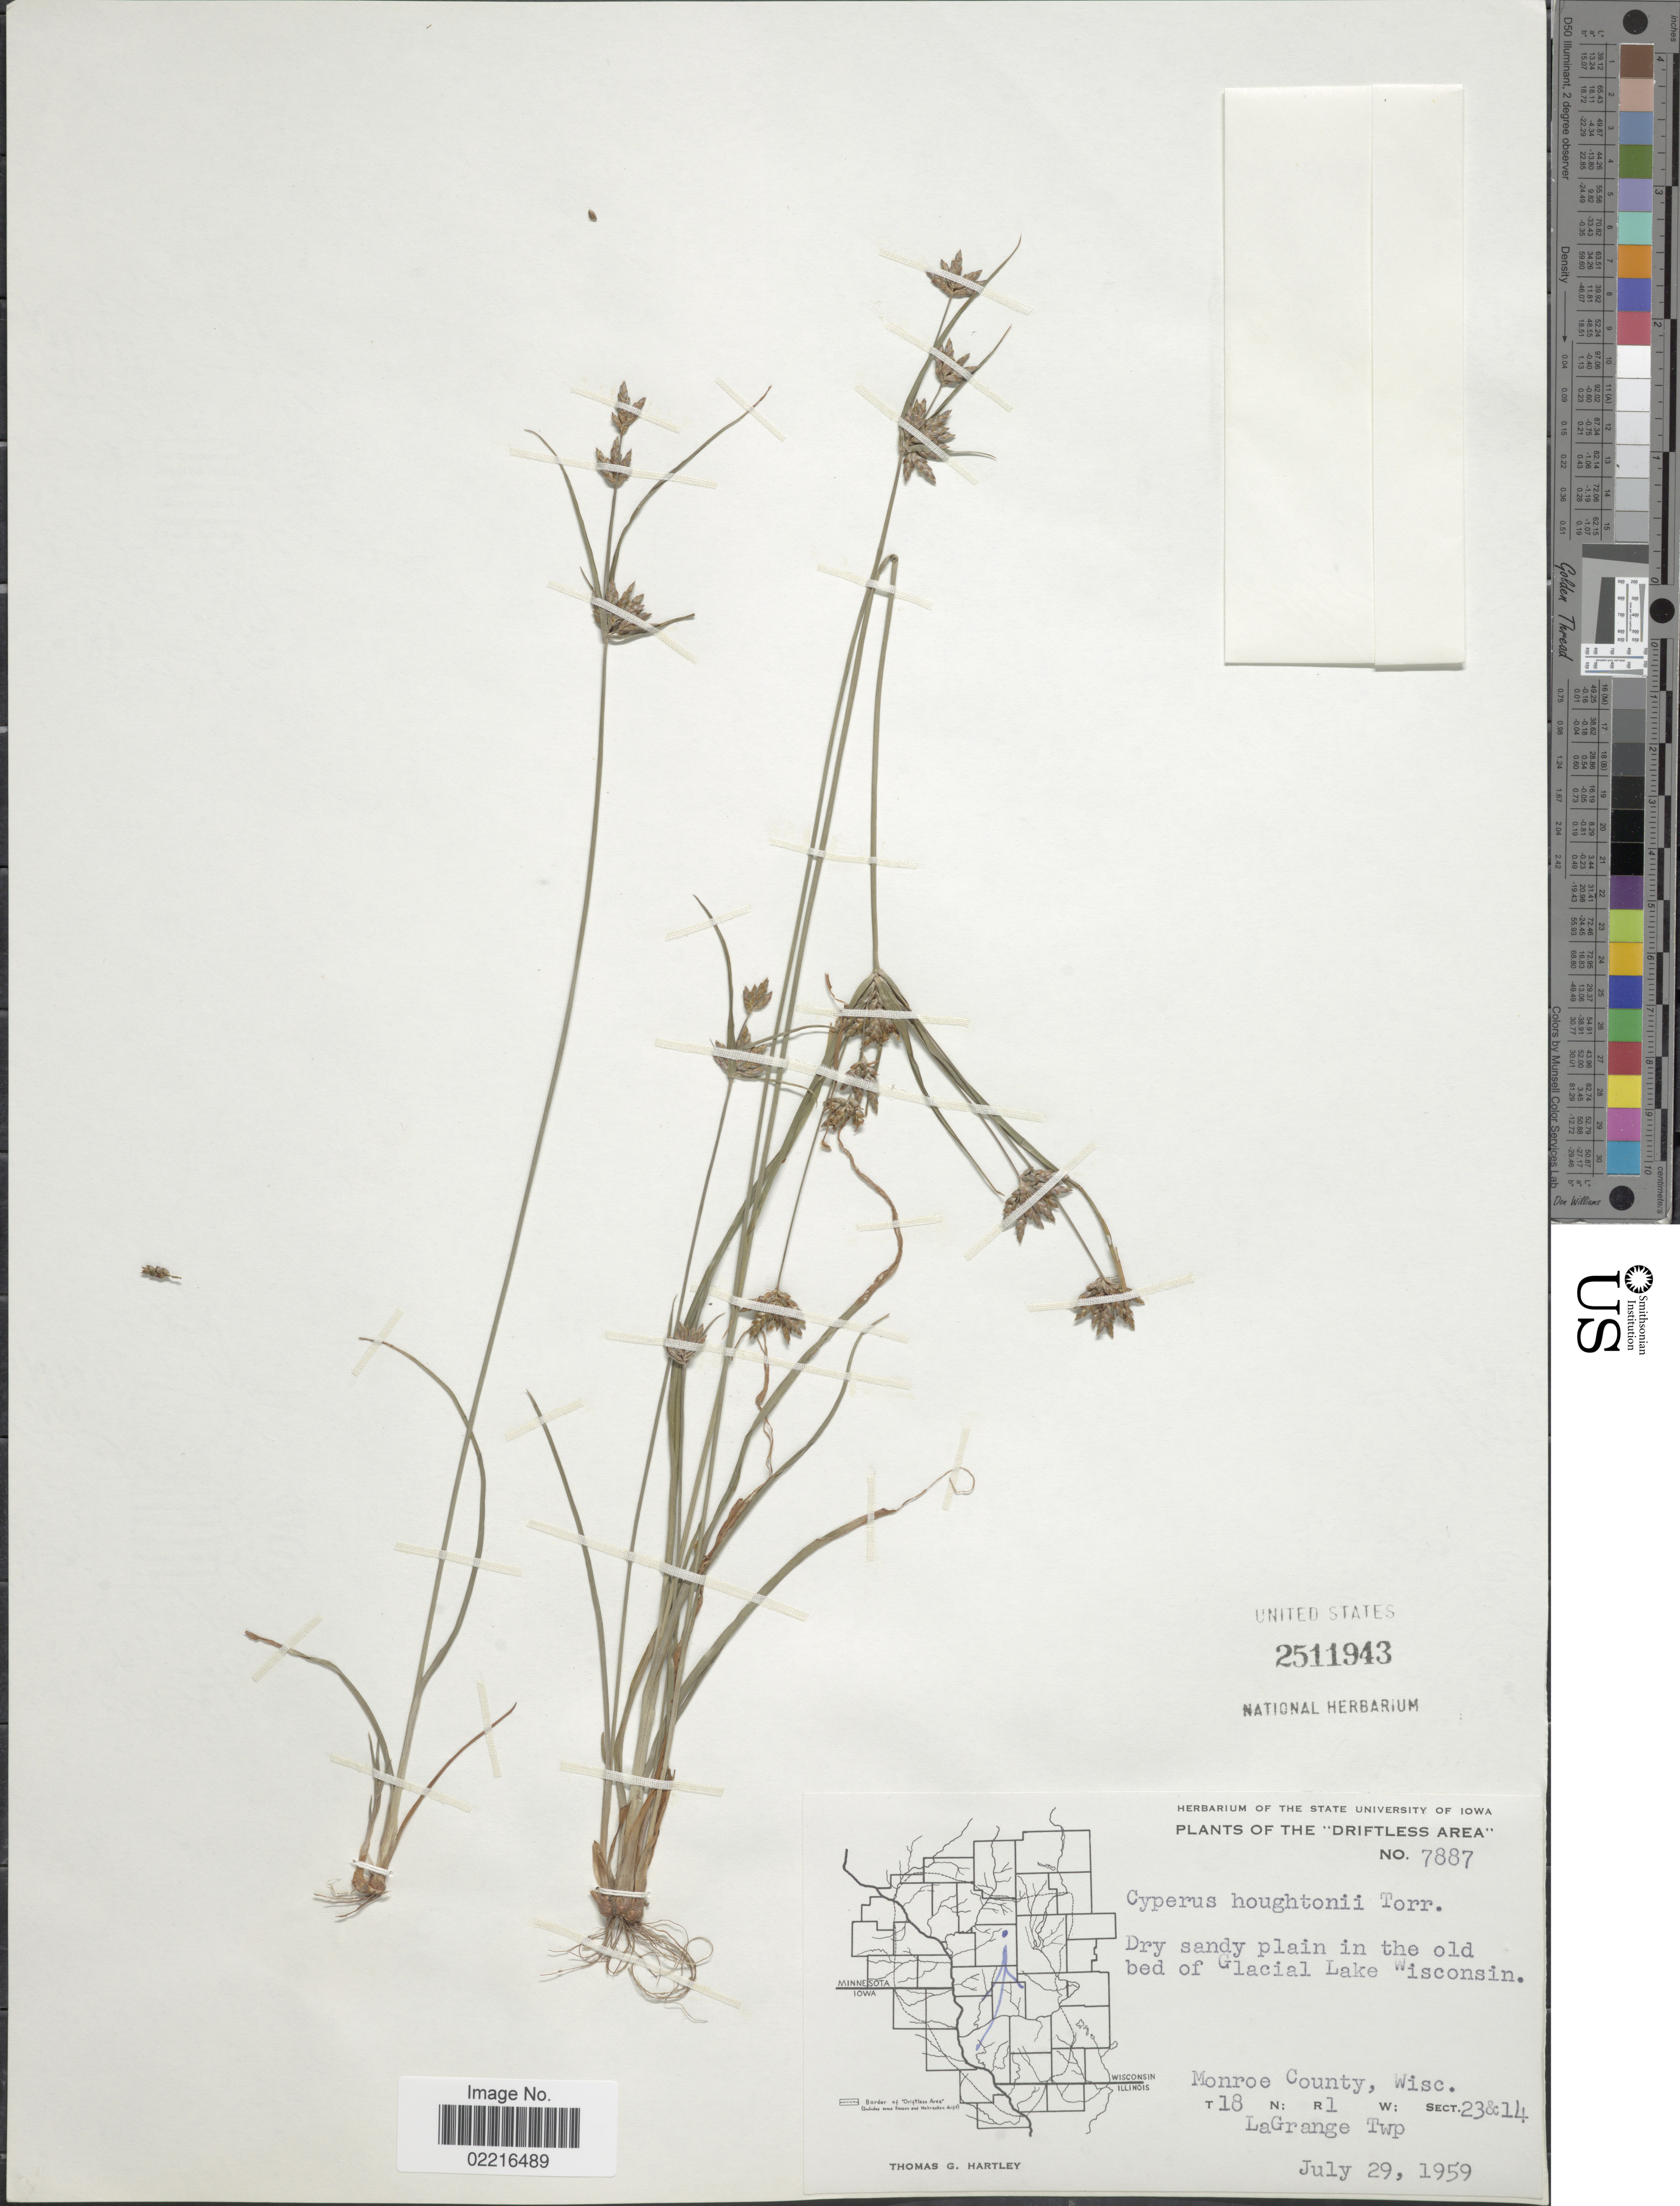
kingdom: Plantae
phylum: Tracheophyta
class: Liliopsida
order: Poales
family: Cyperaceae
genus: Cyperus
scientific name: Cyperus houghtonii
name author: Torr.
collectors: T. G. Hartley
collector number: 7887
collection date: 1959-07-29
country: United States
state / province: Wisconsin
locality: The Driftless Area, old bed of Glacial Lake, Monroe County, Wisc., T18N, R1W, Sect. 23&14, LaGrange Twp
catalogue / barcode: US 2511943